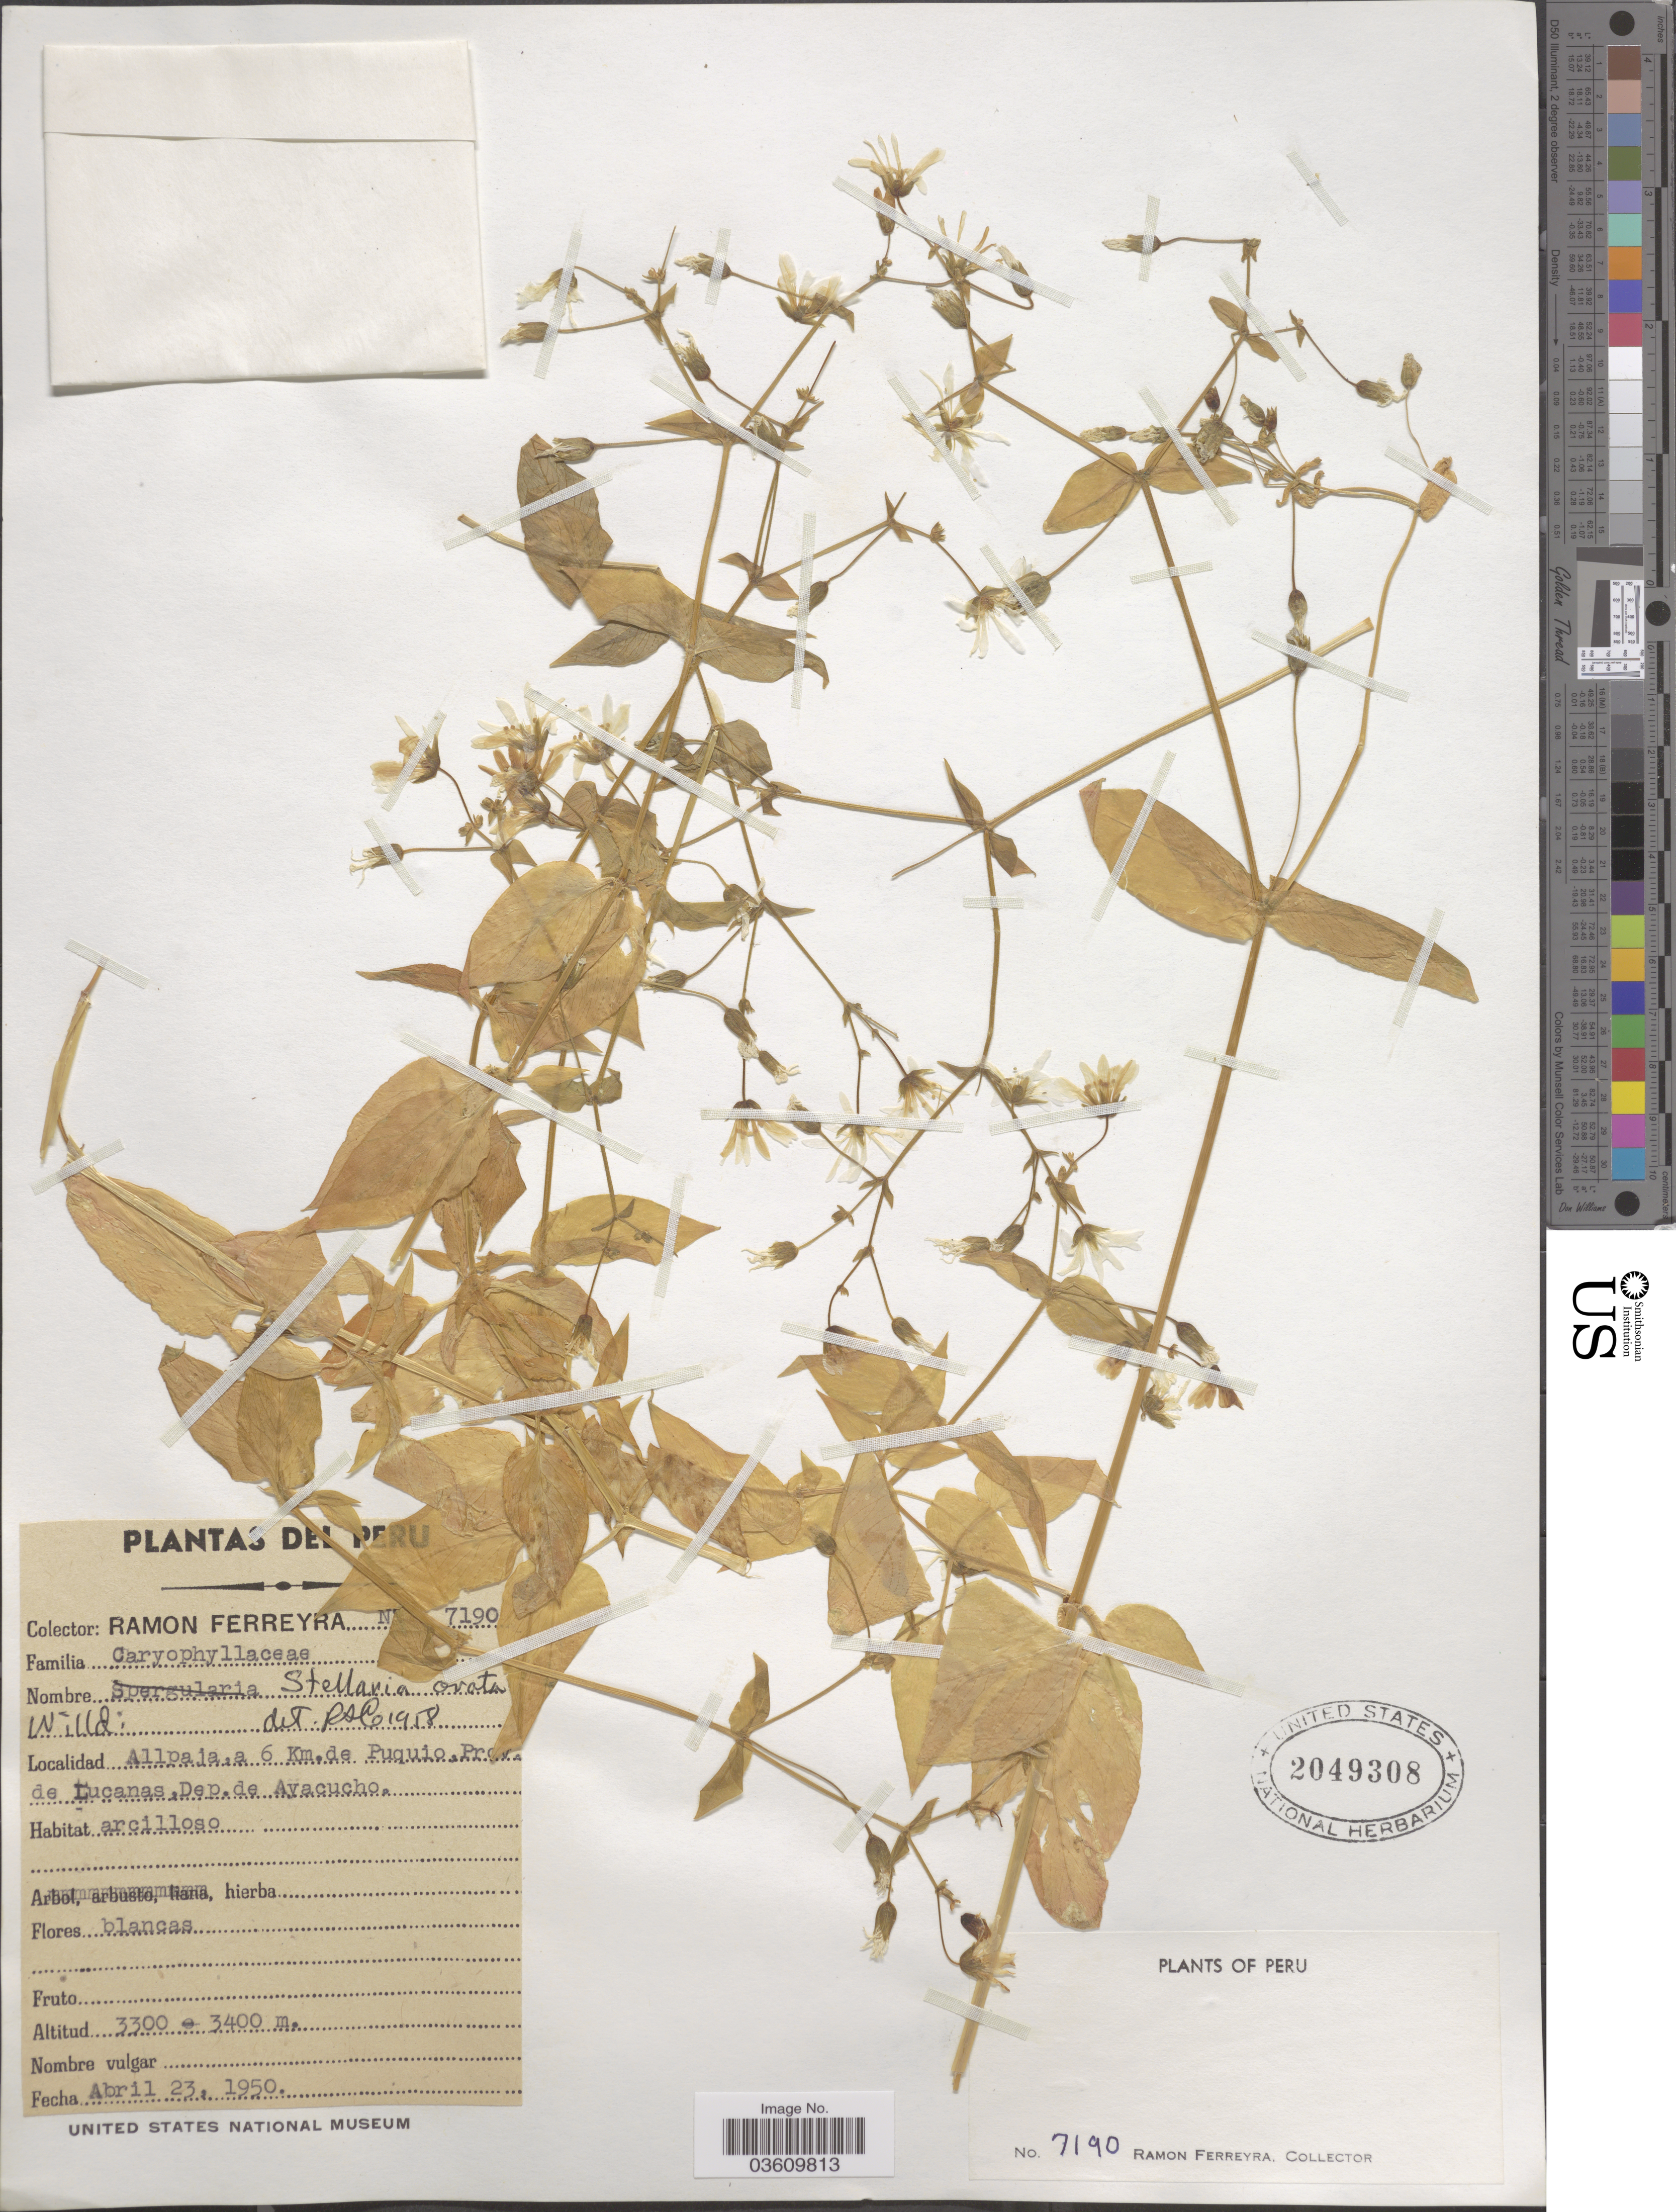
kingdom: Plantae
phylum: Tracheophyta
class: Magnoliopsida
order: Caryophyllales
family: Caryophyllaceae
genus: Stellaria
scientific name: Stellaria ovata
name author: Willd.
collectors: R. A. Ferreyra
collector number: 7190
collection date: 1950-04-23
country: Peru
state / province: Ayacucho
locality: Allpaja, a 6 Km. de Puquio, Prov. de Lucanas, Dep. de Avacucho.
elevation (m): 3300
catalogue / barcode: US 2049308